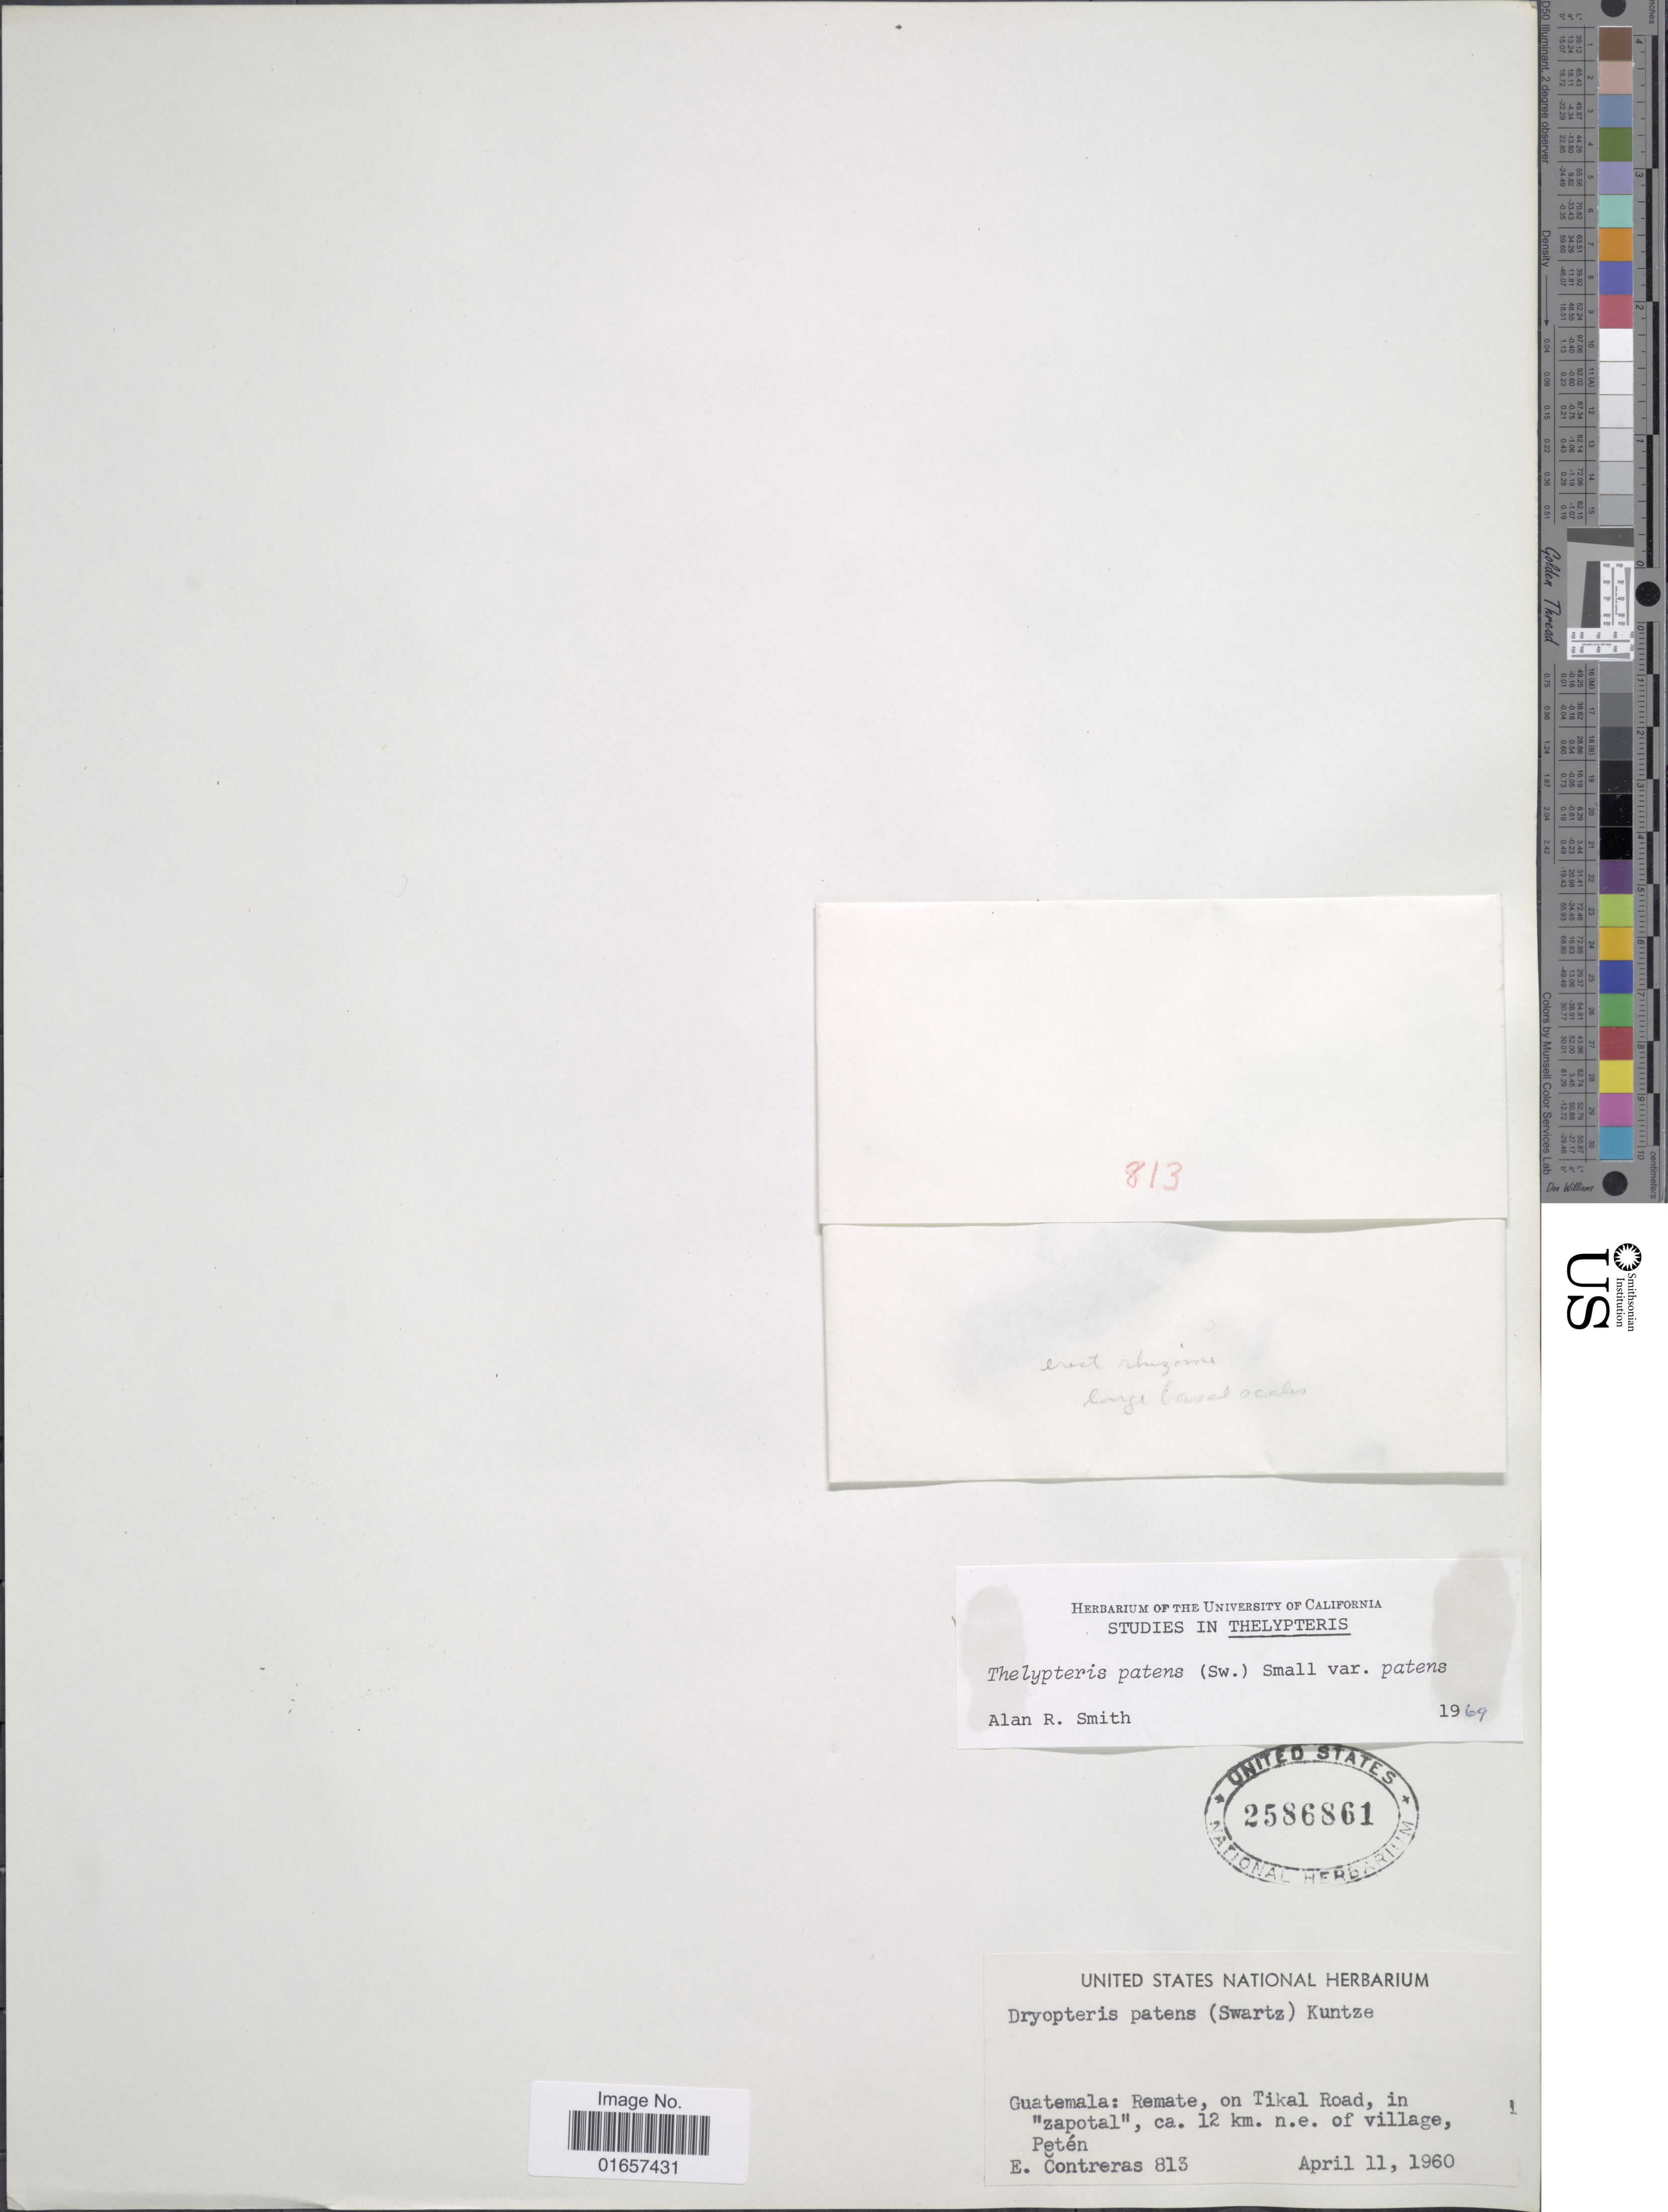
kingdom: Plantae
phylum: Tracheophyta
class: Polypodiopsida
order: Polypodiales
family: Thelypteridaceae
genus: Christella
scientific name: Christella patens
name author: (Sw.) Holttum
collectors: E. Contreras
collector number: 813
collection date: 1960-04-11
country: Guatemala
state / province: El Petén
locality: Guatemala: Remate, on Tikal Road, in "zapotal", ca. 12km. n.e. of village.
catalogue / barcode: US 2586861